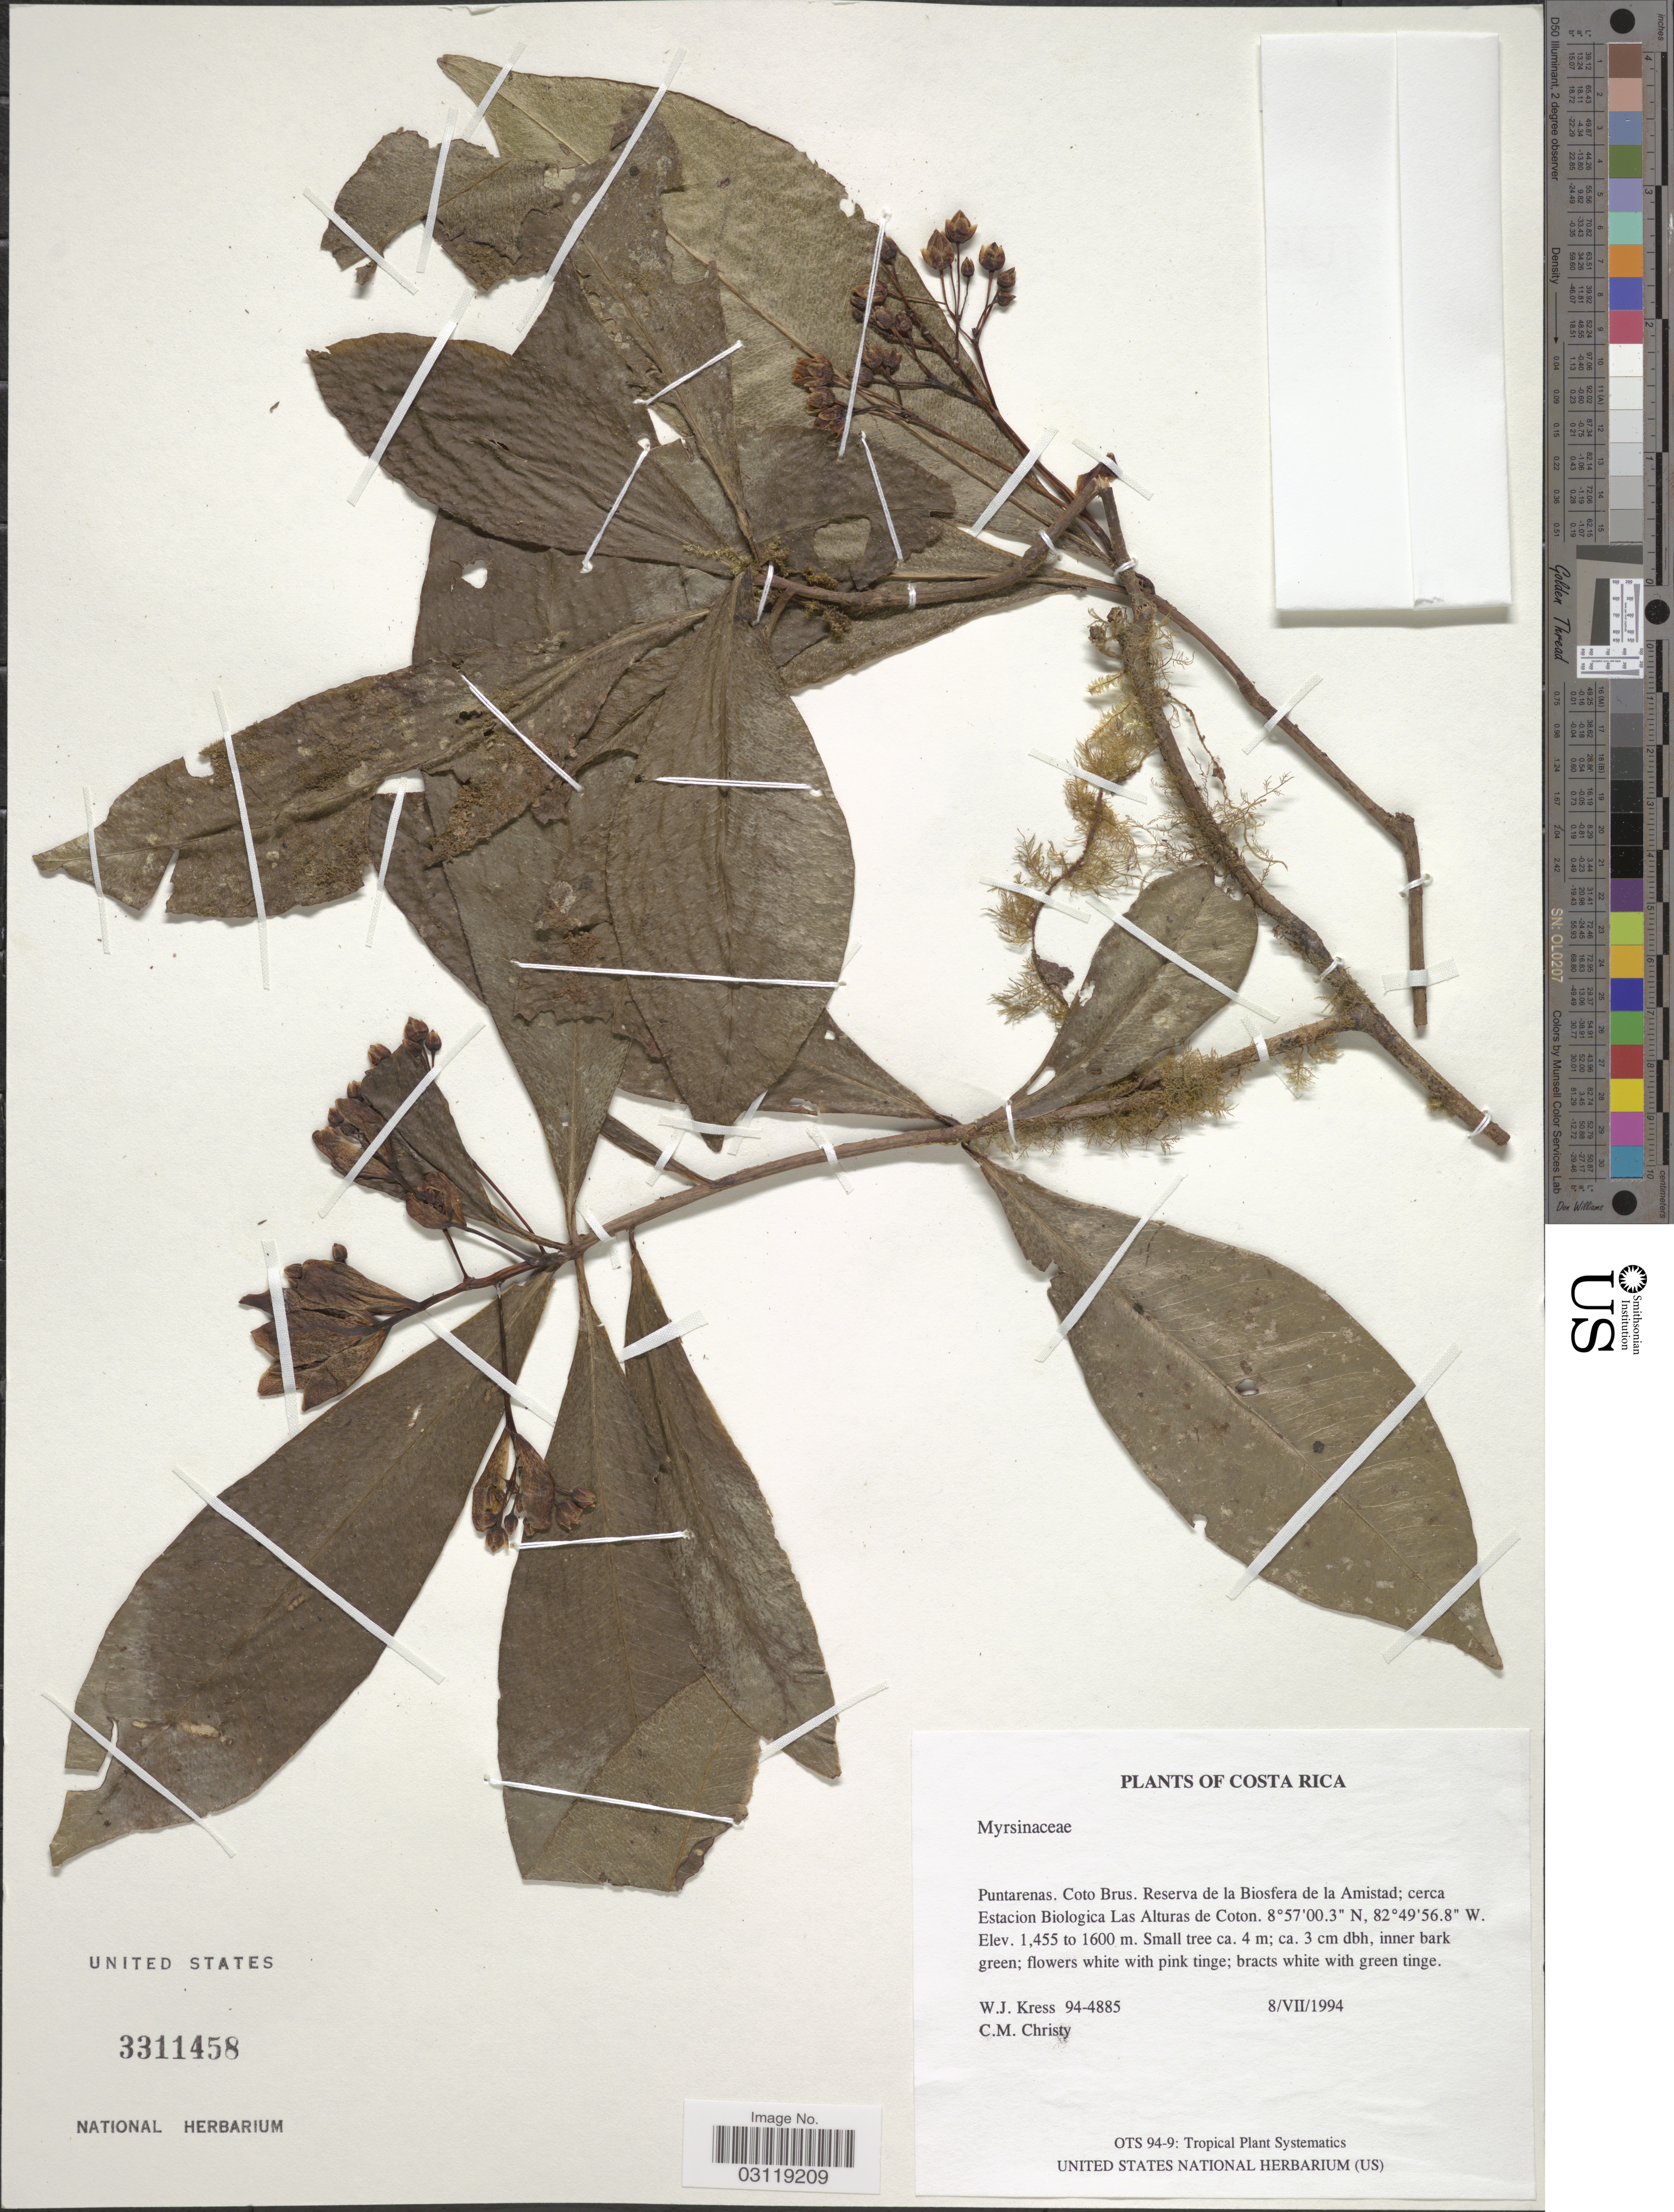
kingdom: Plantae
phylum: Tracheophyta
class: Magnoliopsida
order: Ericales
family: Primulaceae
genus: Ardisia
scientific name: Ardisia opegrapha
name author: Oerst.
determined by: Pipoly, J. J.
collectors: W. J. Kress & C. M. Christy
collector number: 94-4885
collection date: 1994-07-08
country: Costa Rica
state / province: Puntarenas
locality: Coto Brus. Reserva de la Biosfera de la Amistad; cerca Estacion Biologica Las Alturas de Coton.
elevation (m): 1455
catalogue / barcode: US 3311458